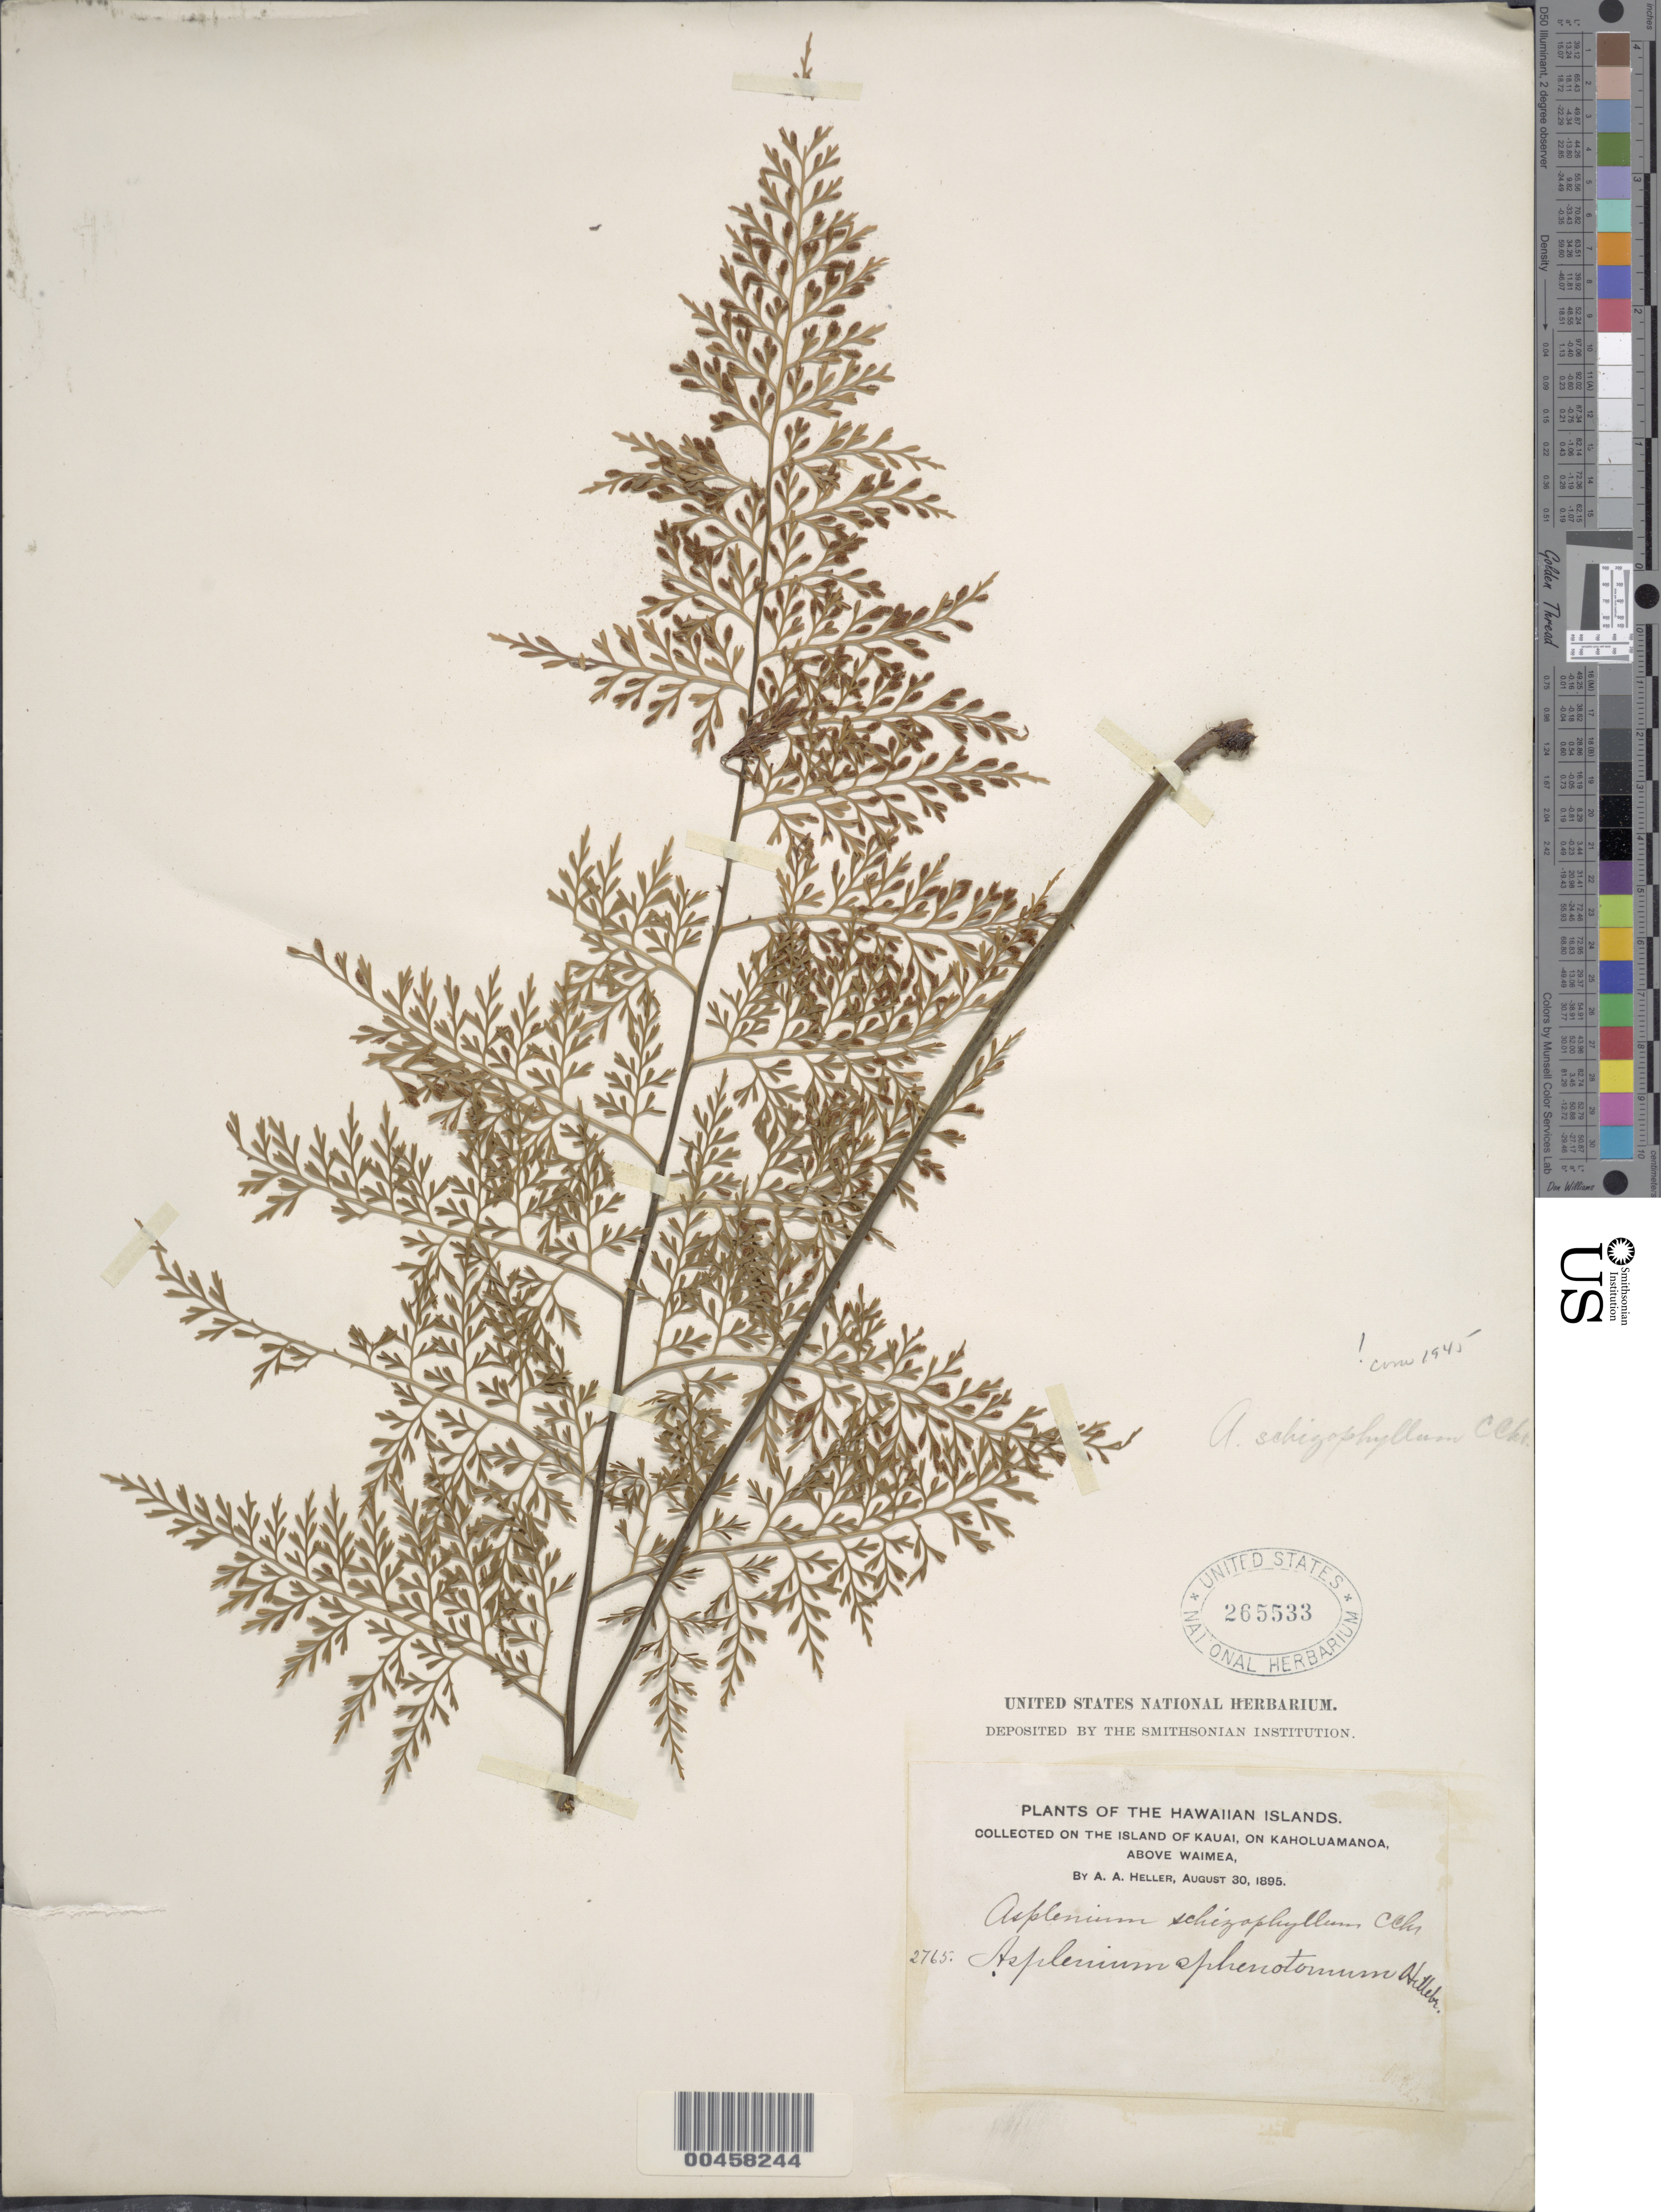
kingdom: Plantae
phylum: Tracheophyta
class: Polypodiopsida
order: Polypodiales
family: Aspleniaceae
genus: Asplenium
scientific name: Asplenium schizophyllum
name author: C. Chr.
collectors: A. A. Heller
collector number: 2765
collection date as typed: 30 Aug 1895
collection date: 1895-08-30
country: United States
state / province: Hawaii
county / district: Kauai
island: Kaua'i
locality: On the island of Kauai, on Kaholuamanoa, above Waimea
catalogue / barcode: US 265533